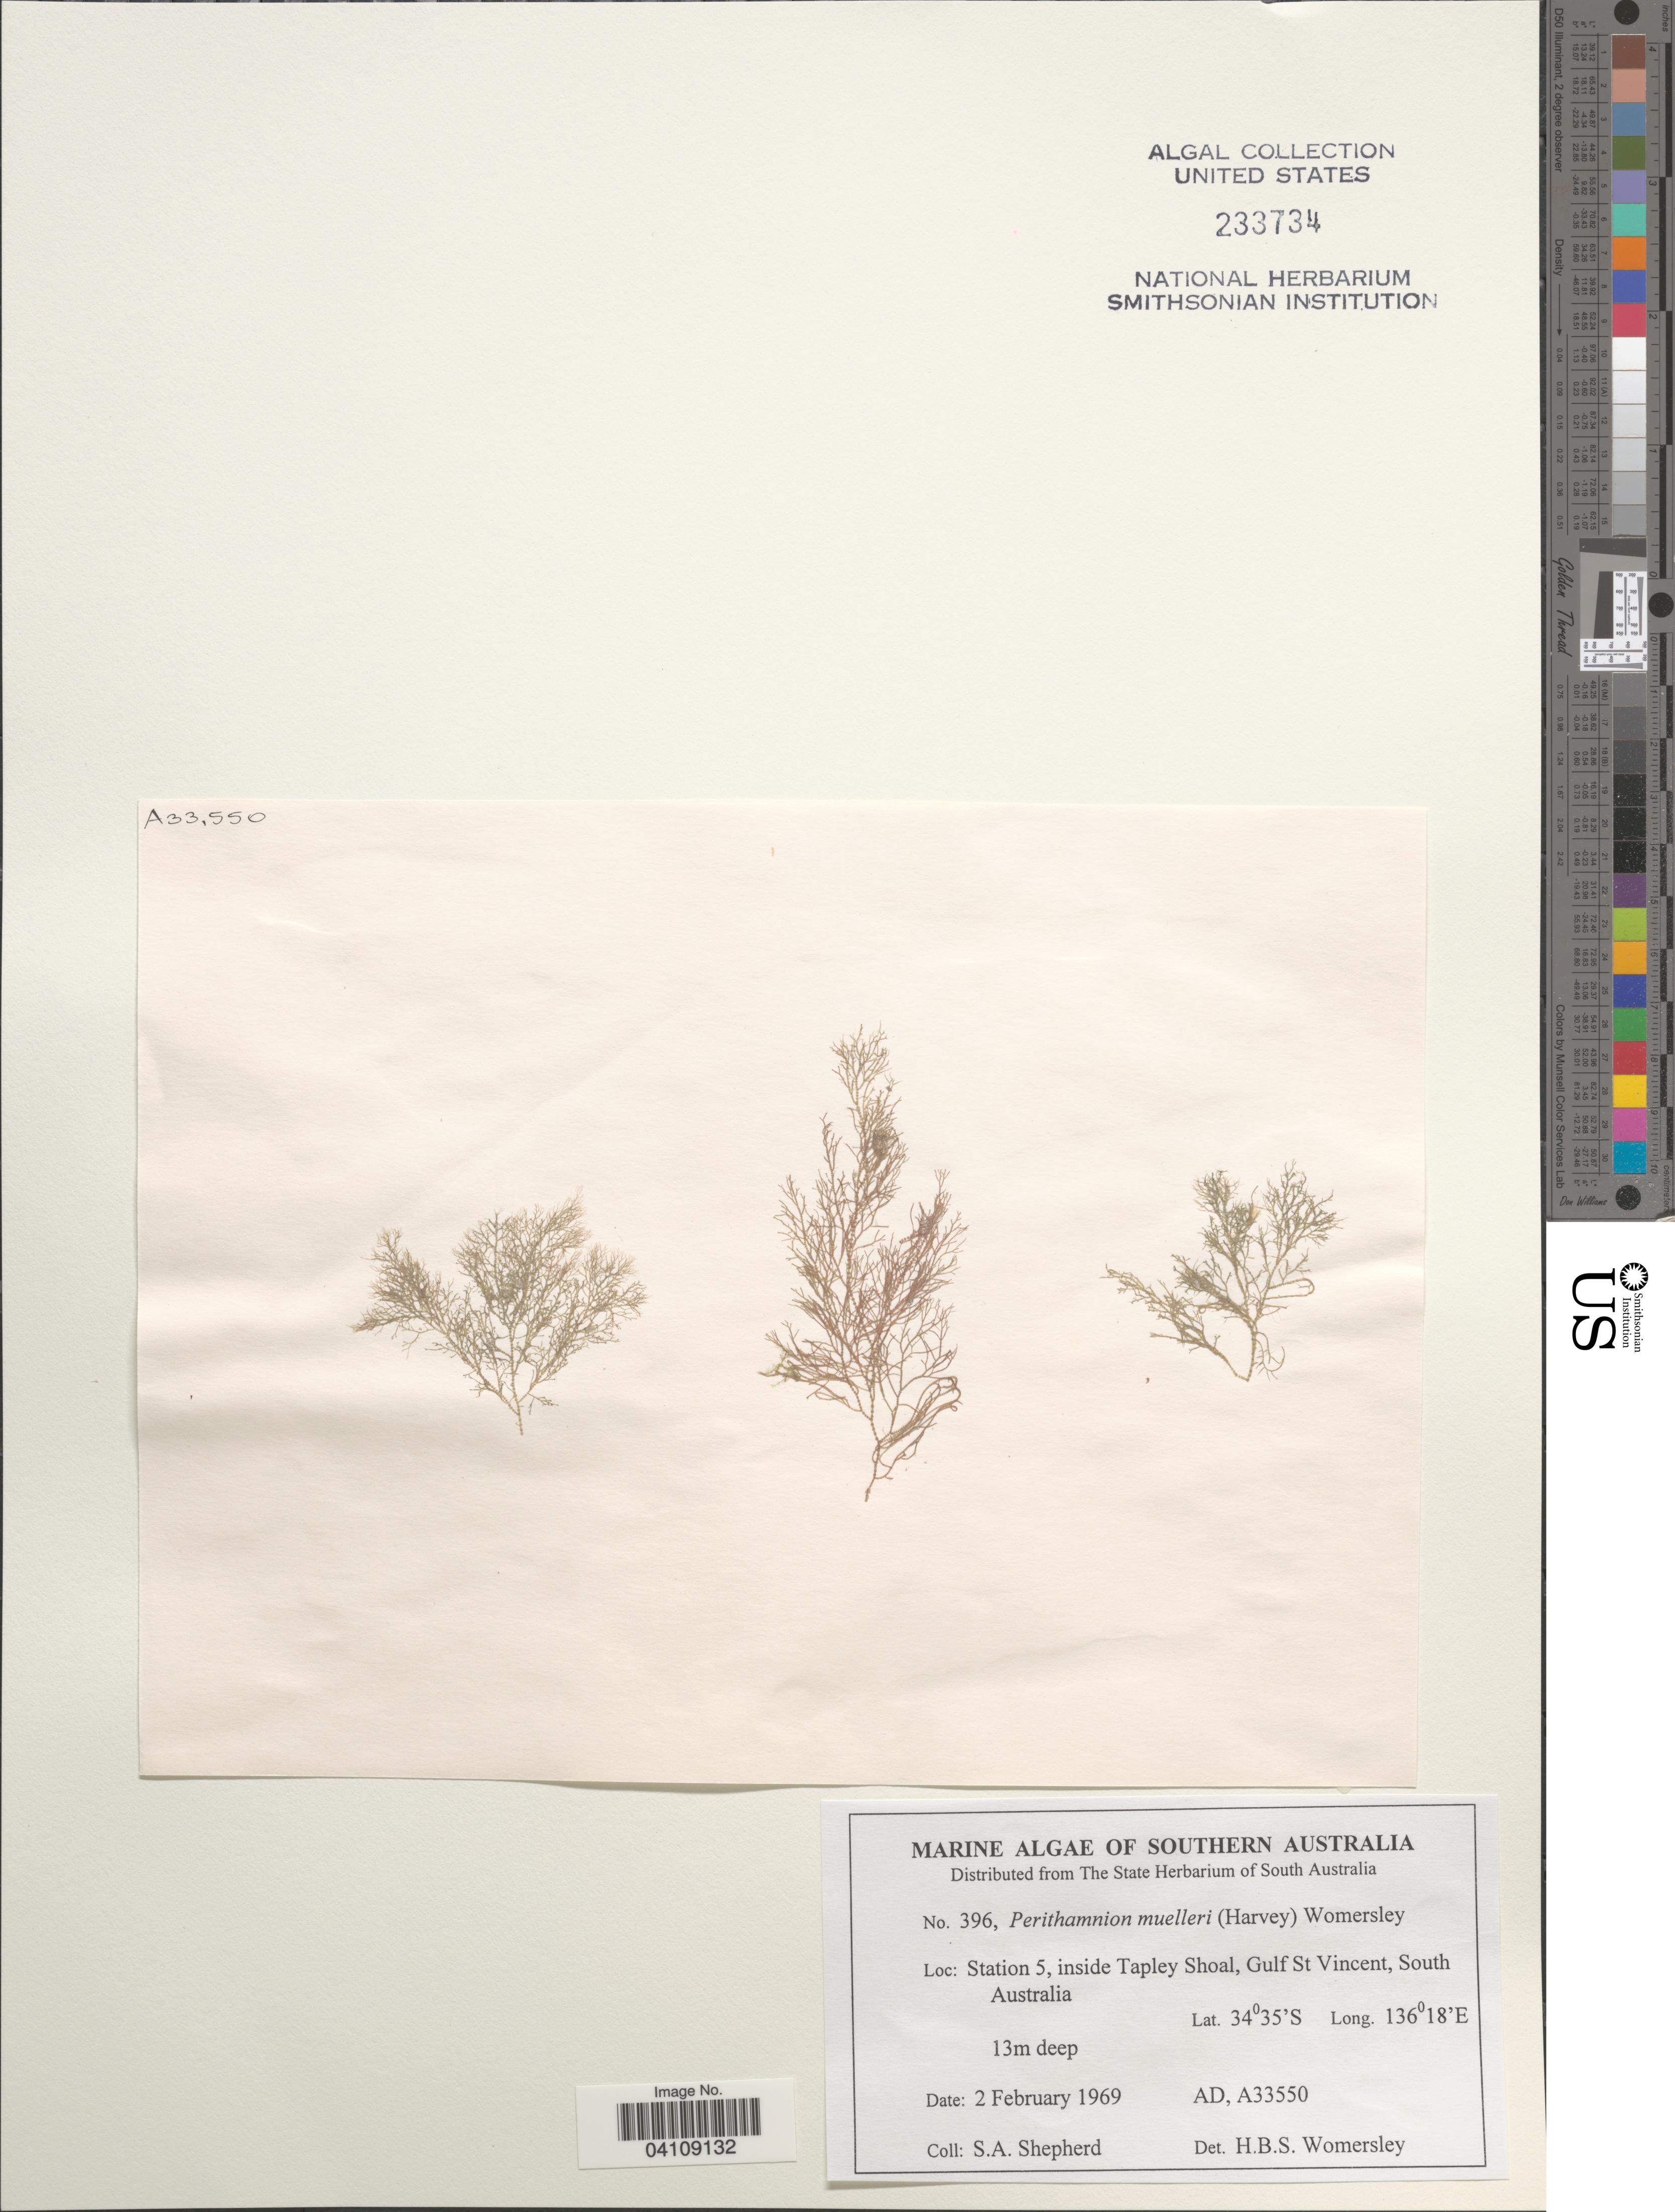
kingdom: Plantae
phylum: Rhodophyta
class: Florideophyceae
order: Ceramiales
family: Ceramiaceae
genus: Perithamnion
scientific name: Perithamnion muelleri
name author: (Harv.) Womersley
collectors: S. Shepherd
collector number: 396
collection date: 1969-02-02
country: Australia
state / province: South Australia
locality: Southern Australia. Station 5, inside Tapley Shoal, Gulf St Vincent.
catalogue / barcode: US 233734